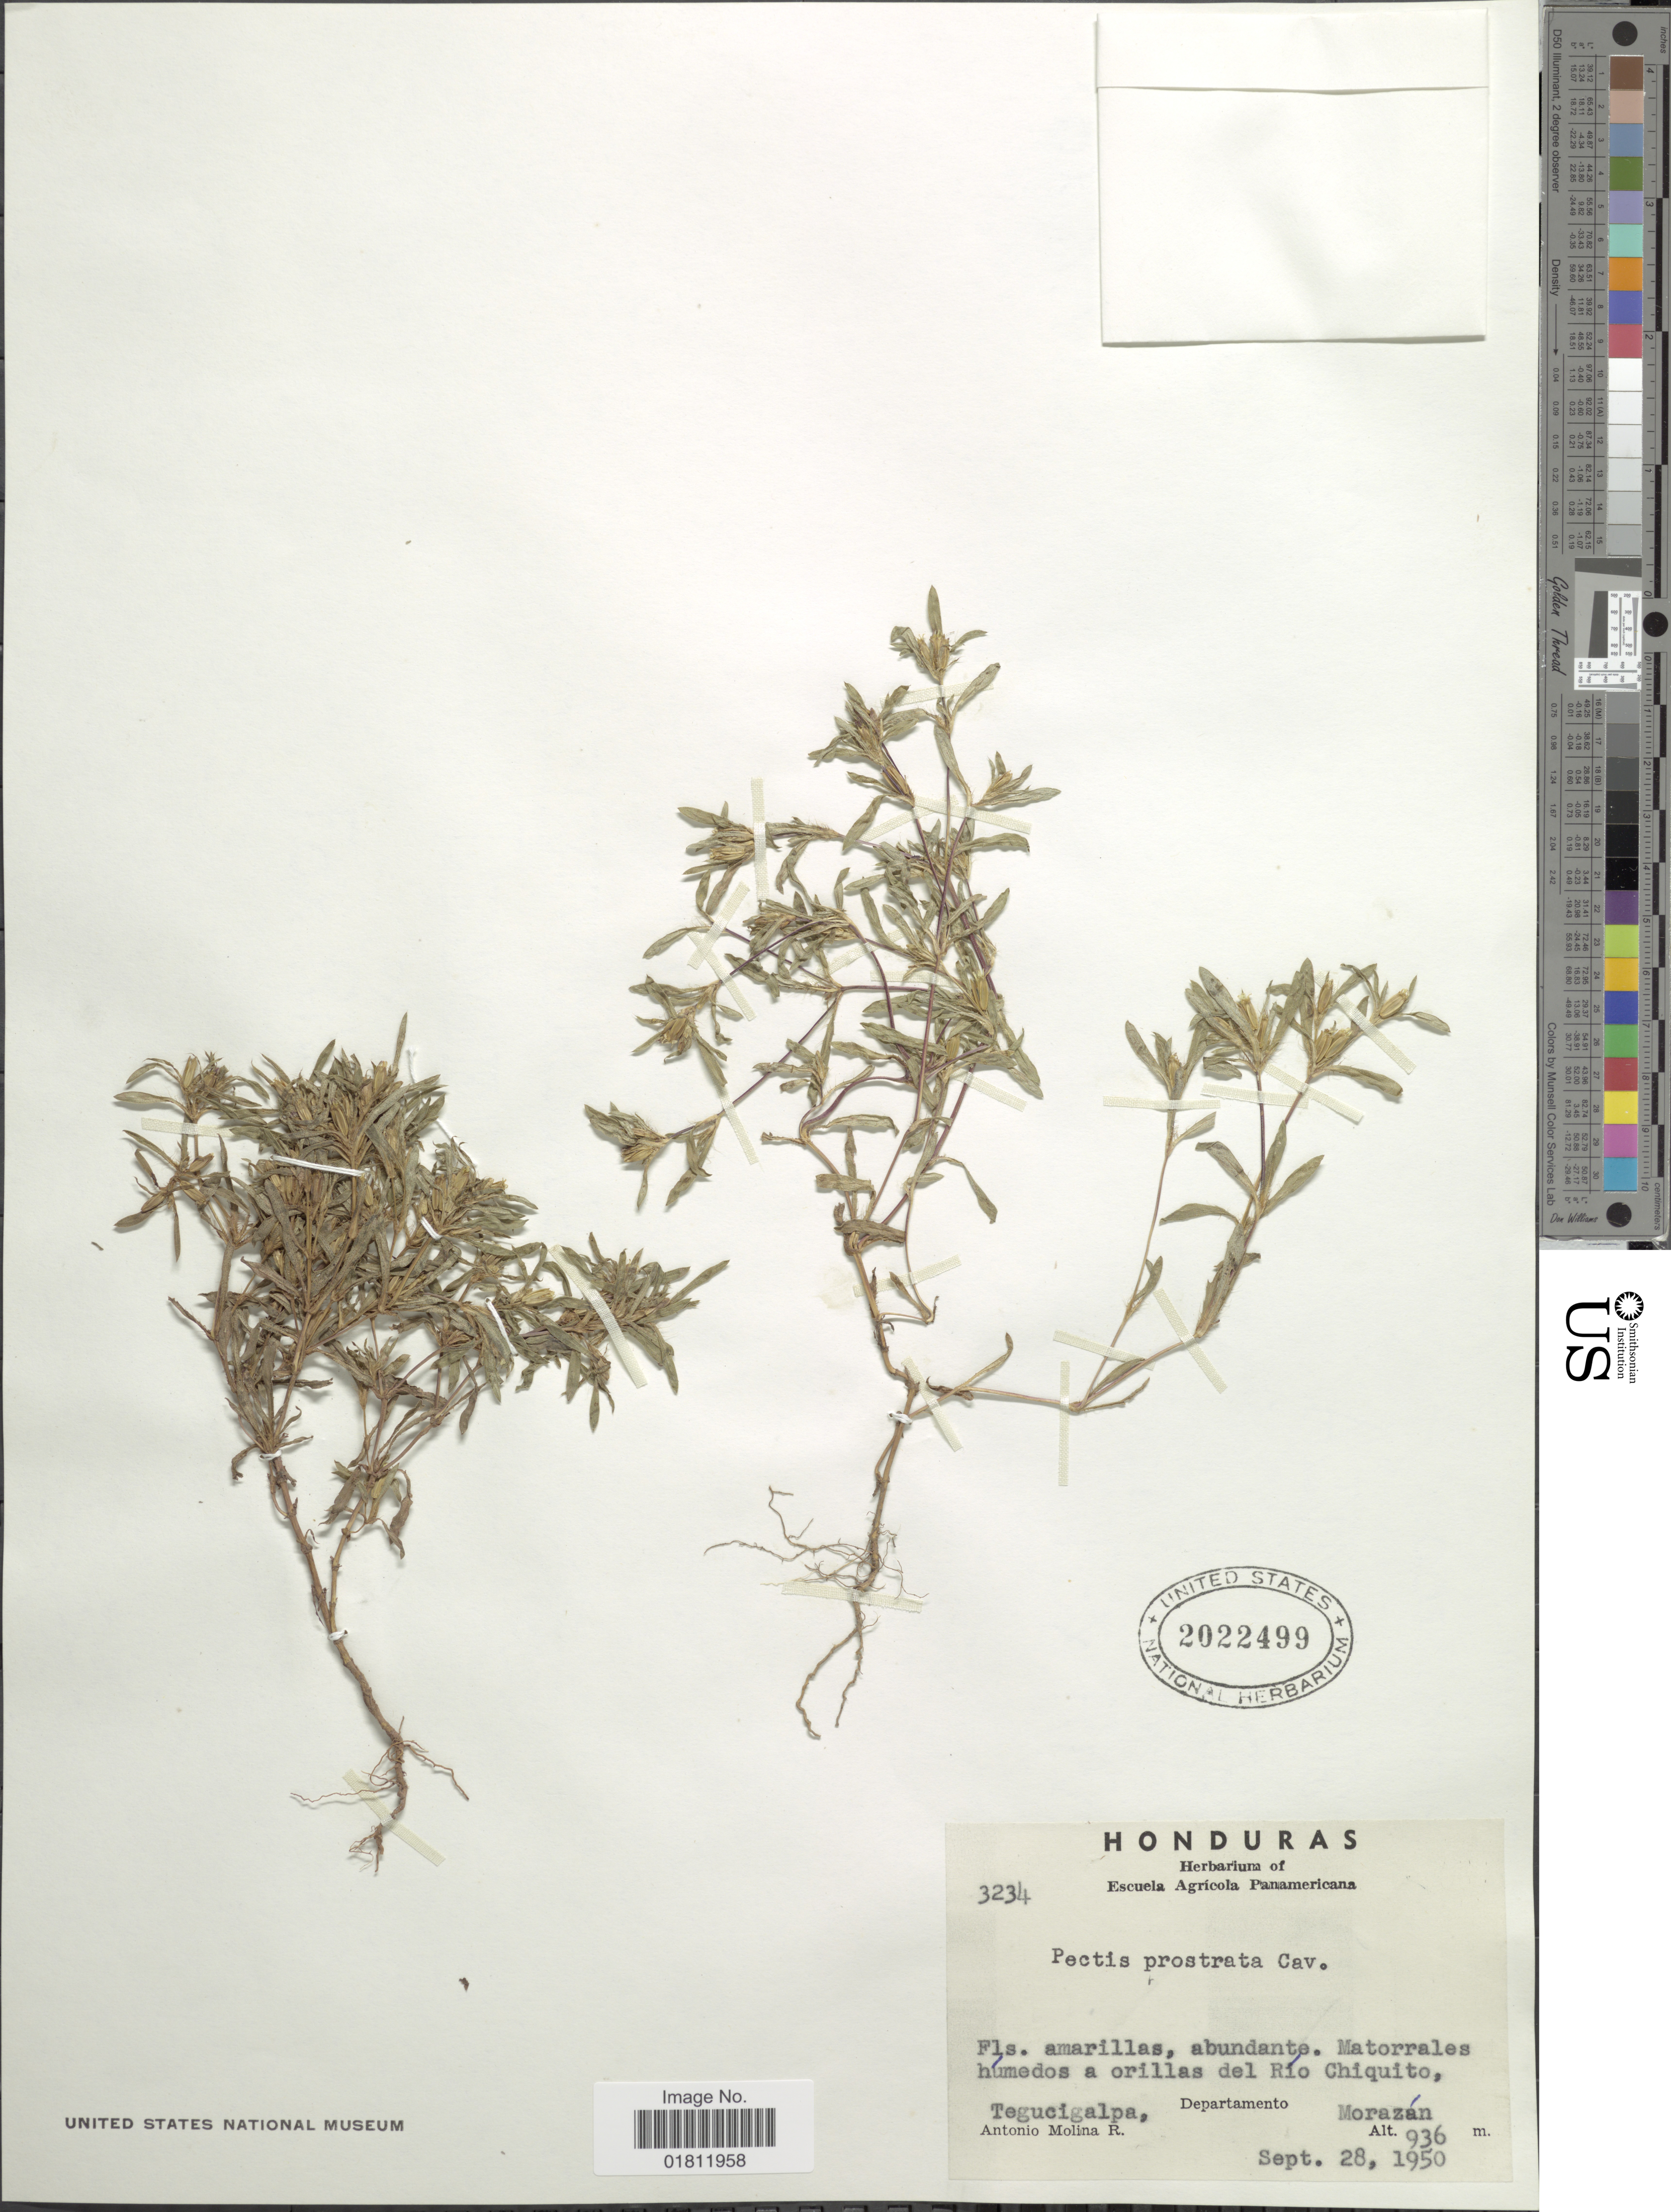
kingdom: Plantae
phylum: Tracheophyta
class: Magnoliopsida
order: Asterales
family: Asteraceae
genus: Pectis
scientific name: Pectis prostrata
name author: Cav.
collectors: A. Molina R.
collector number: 3234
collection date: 1950-09-28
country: Honduras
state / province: Fco. Morazán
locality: Matorales humedos a oprillas del Rio Chiquito, Tegucigalpa, Departamento, Morazan.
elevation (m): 936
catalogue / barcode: US 2022499